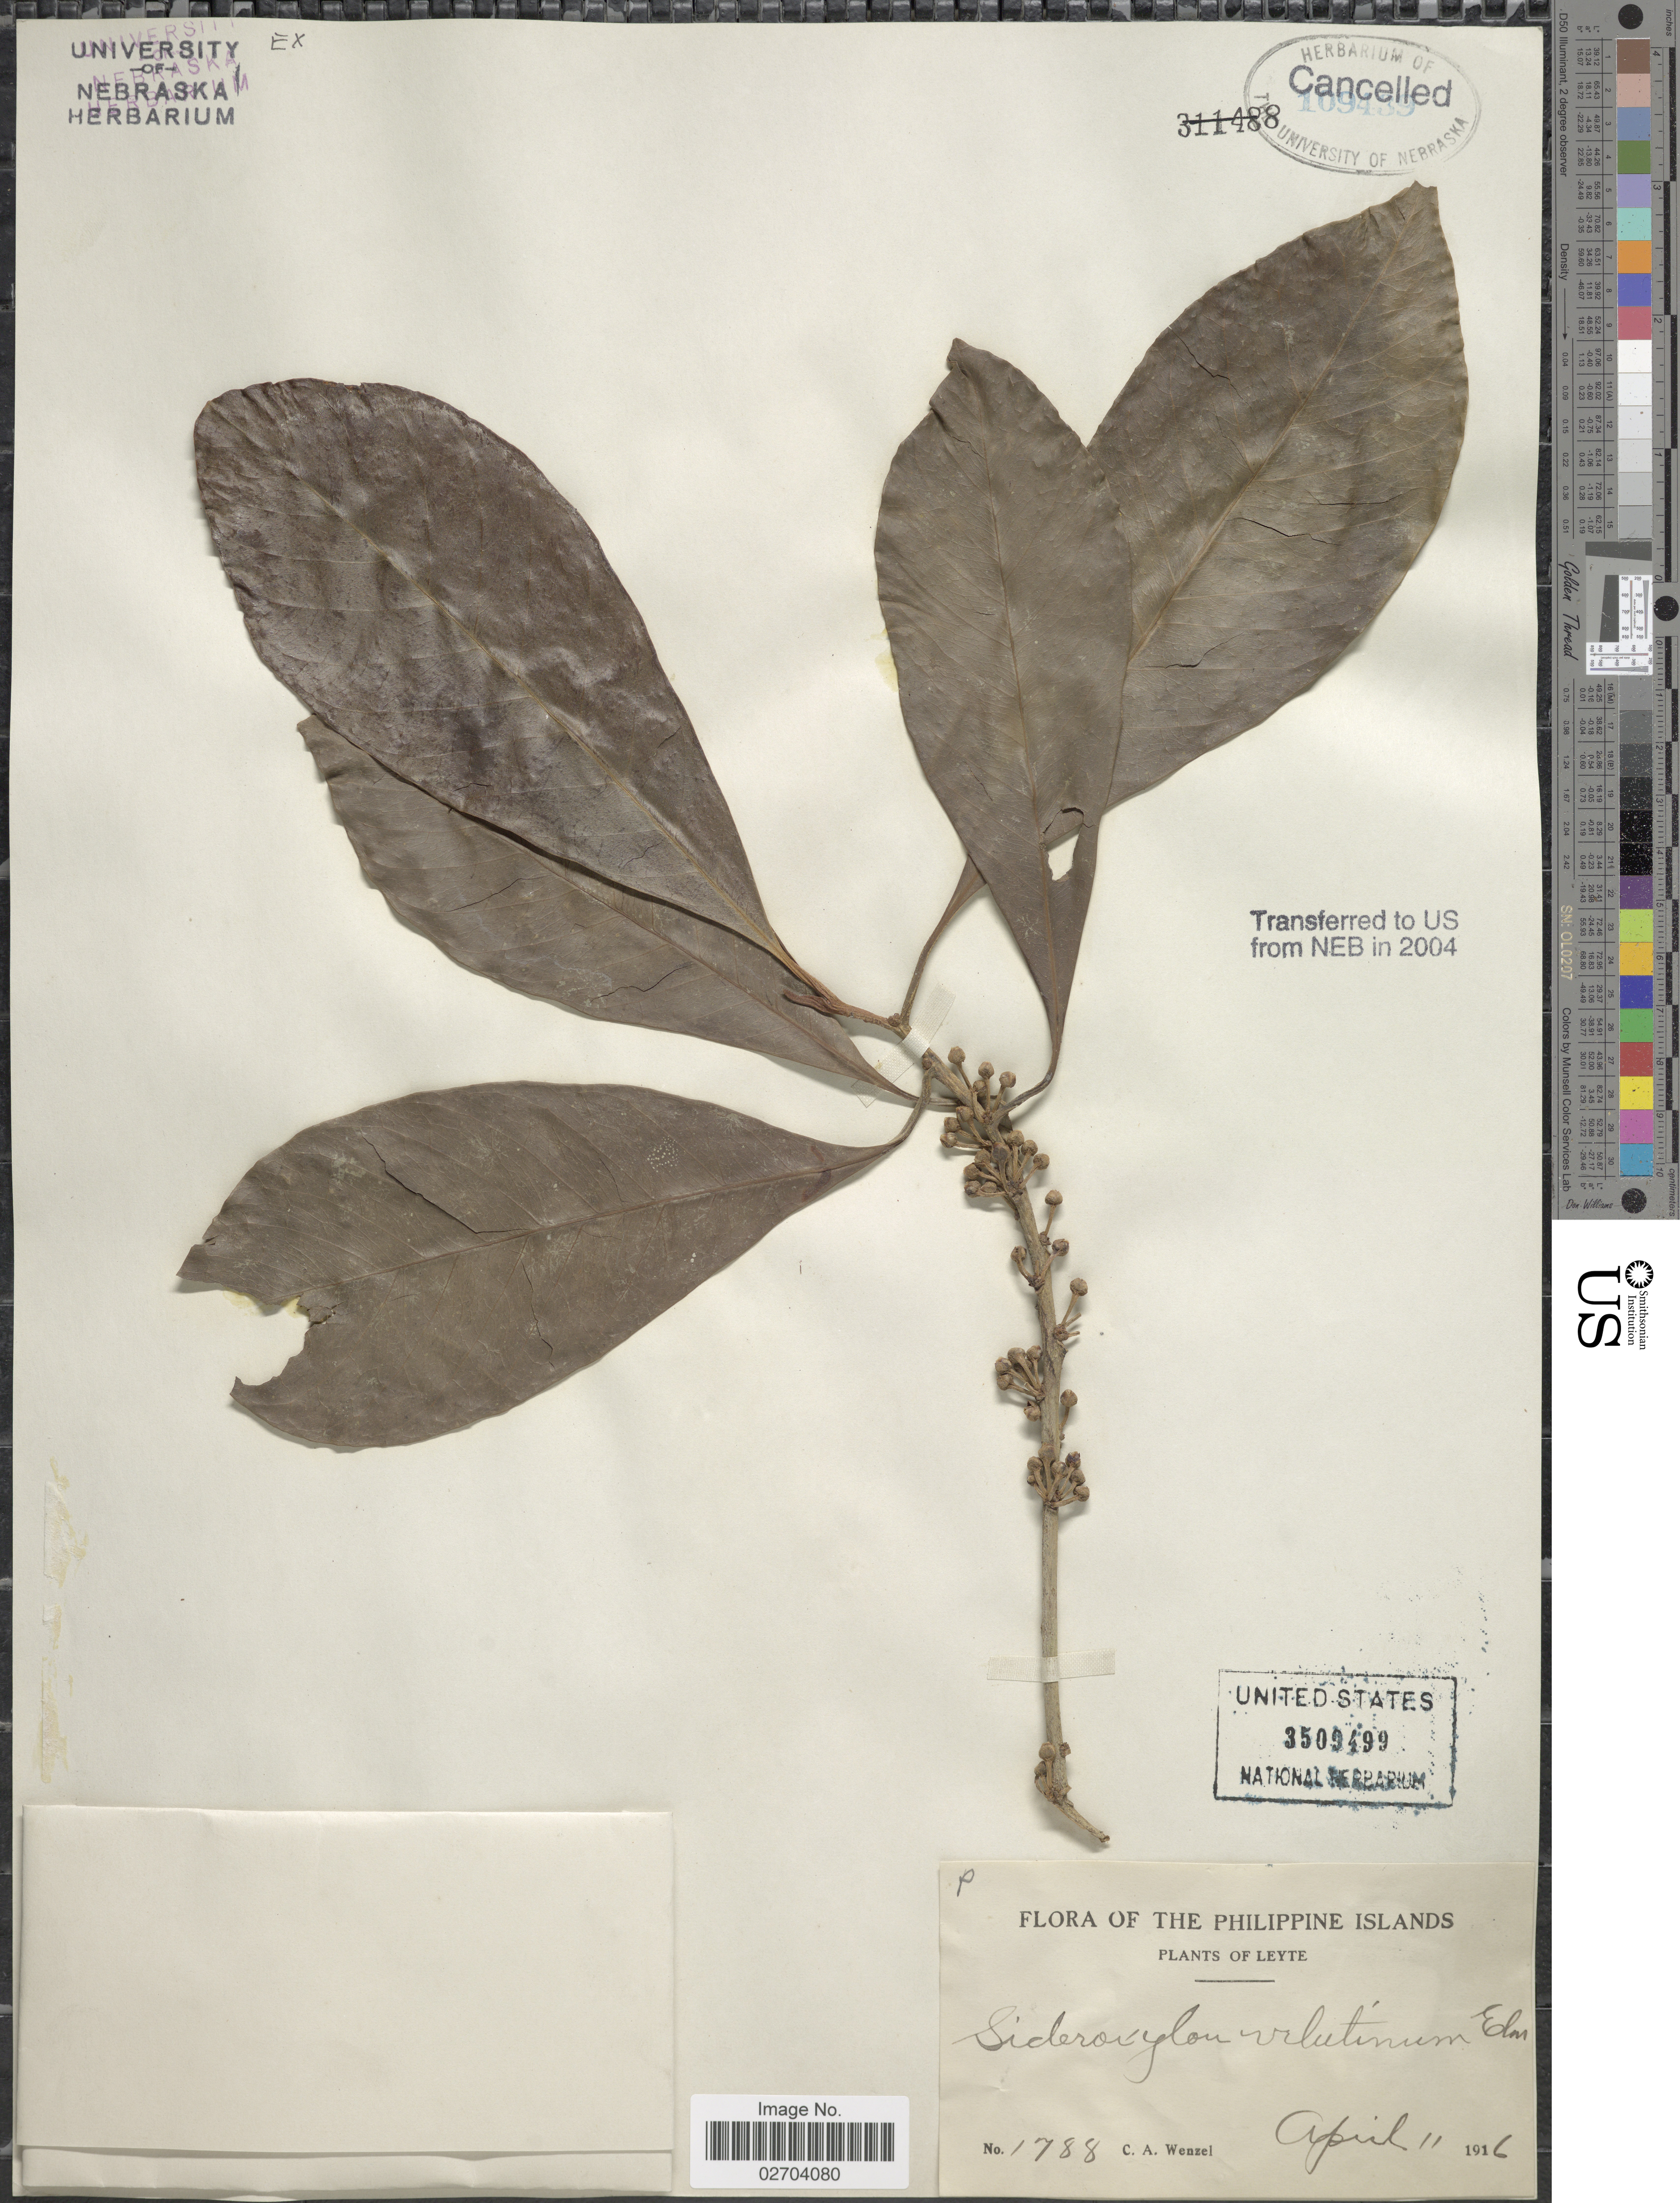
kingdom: Plantae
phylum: Tracheophyta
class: Magnoliopsida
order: Ericales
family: Sapotaceae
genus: Sideroxylon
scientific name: Sideroxylon velutinum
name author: Elmer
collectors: C. Wenzel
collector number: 1788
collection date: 1916-04-11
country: Philippines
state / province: Eastern Visayas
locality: Leyte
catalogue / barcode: US 3509499